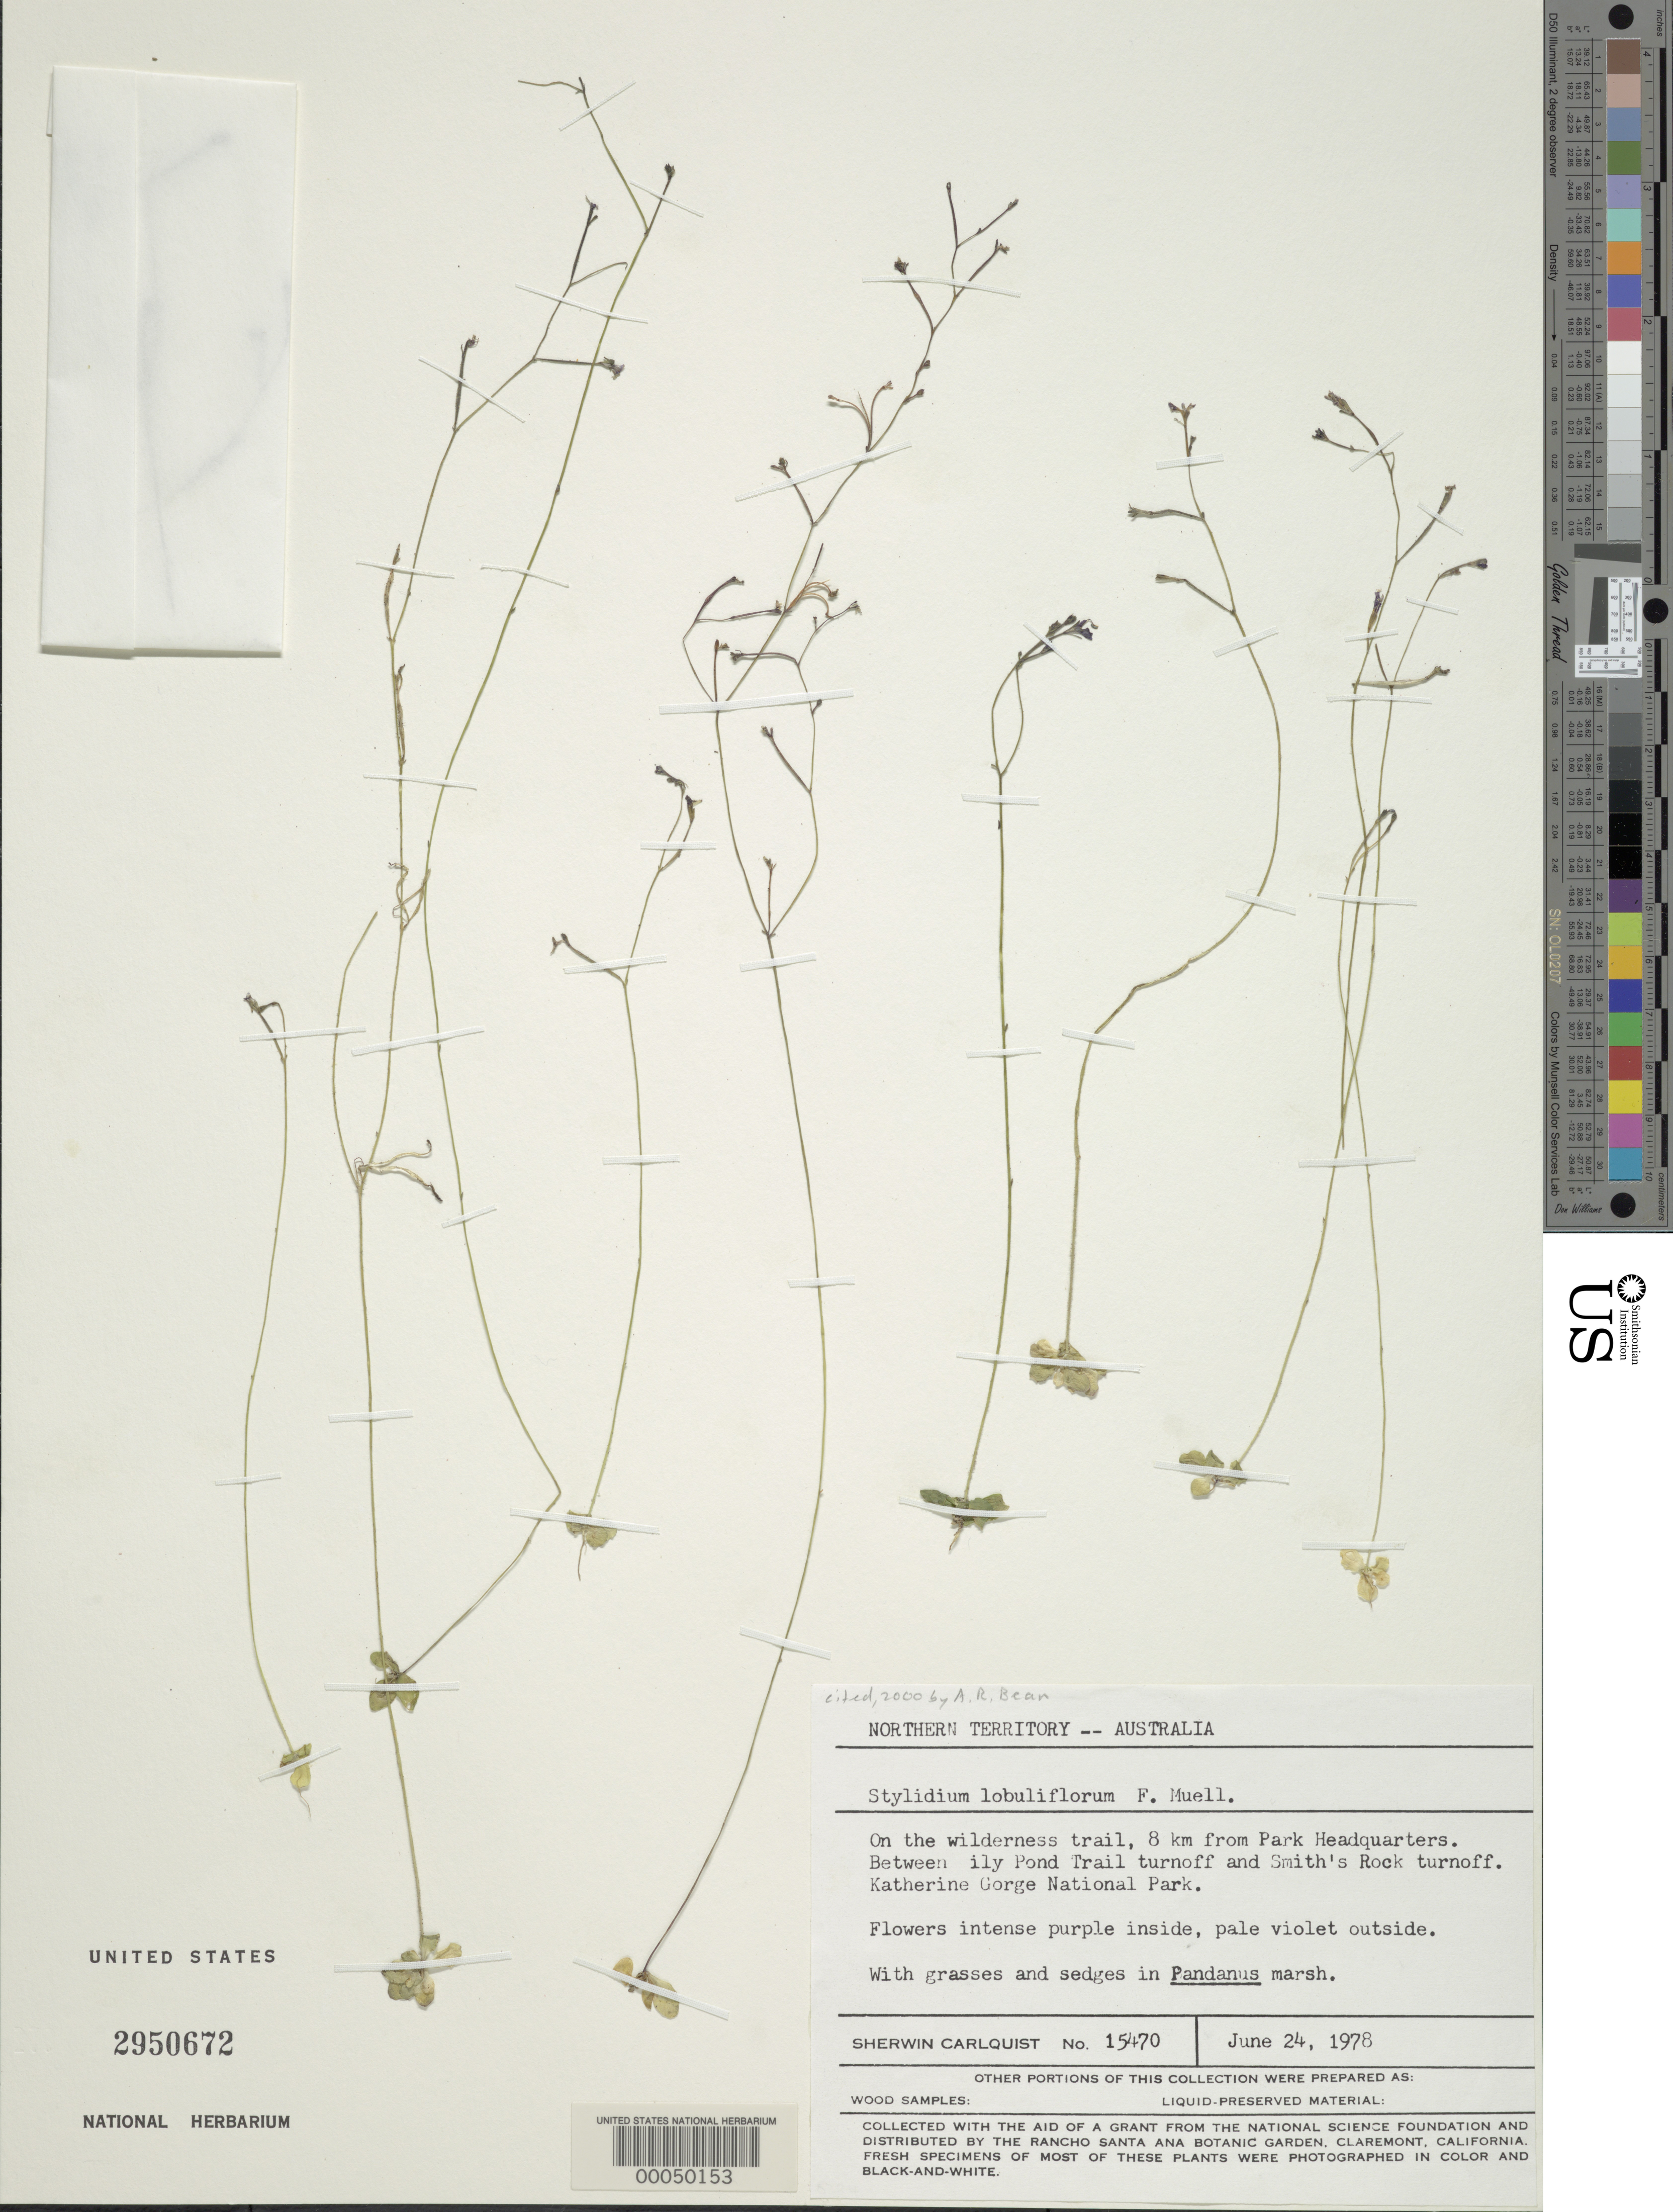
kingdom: Plantae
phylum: Tracheophyta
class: Magnoliopsida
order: Asterales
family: Stylidiaceae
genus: Stylidium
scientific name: Stylidium lobuliflorum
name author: F. Muell.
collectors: S. Carlquist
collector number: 15470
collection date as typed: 24 Jun 1978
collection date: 1978-06-24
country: Australia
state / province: Northern Territory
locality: Wilderness trail, 8 km from park headquarters, katherine gorge national park.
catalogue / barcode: US 2950672